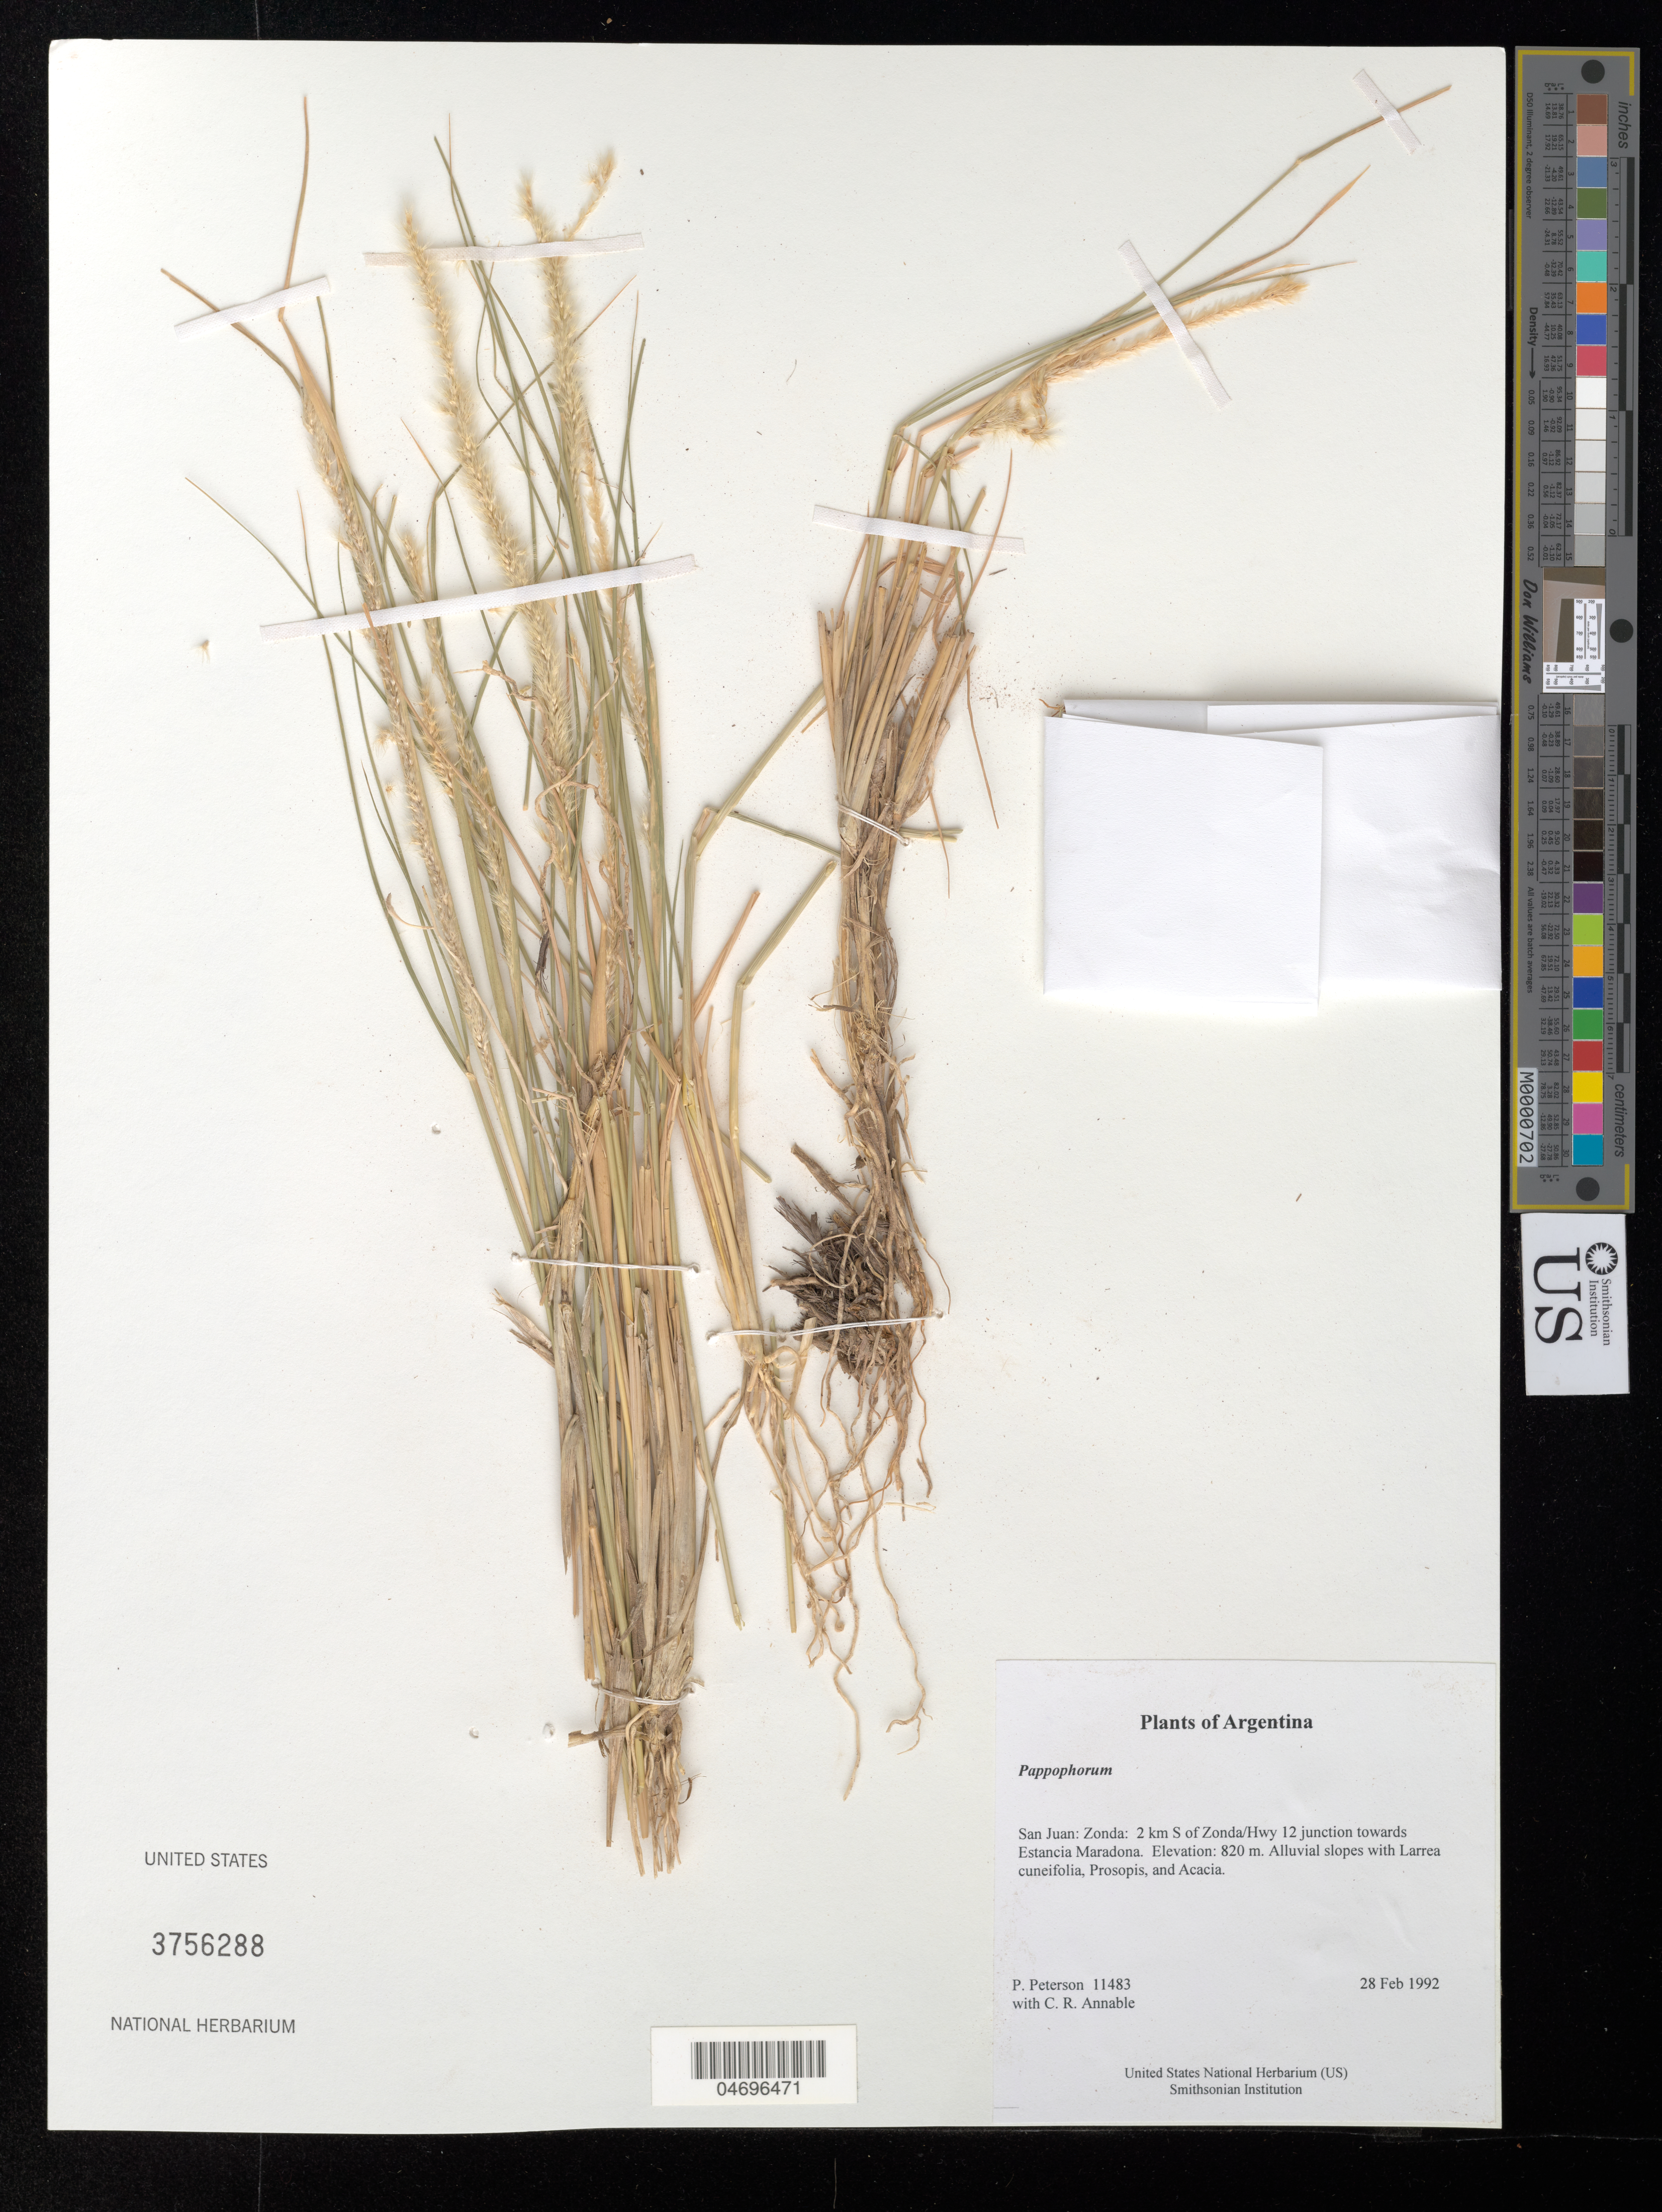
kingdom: Plantae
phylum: Tracheophyta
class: Liliopsida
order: Poales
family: Poaceae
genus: Pappophorum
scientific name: Pappophorum sp.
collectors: P. M. Peterson & C. R. Annable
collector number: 11483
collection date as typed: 28 Feb 1992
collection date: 1992-02-28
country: Argentina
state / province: San Juan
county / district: Zonda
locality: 2 km S of Zonda/Hwy 12 junction towards Estancia Maradona.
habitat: Alluvial slopes with Larrea cuneifolia, Prosopis, and Acacia.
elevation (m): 820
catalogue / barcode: US 3756288